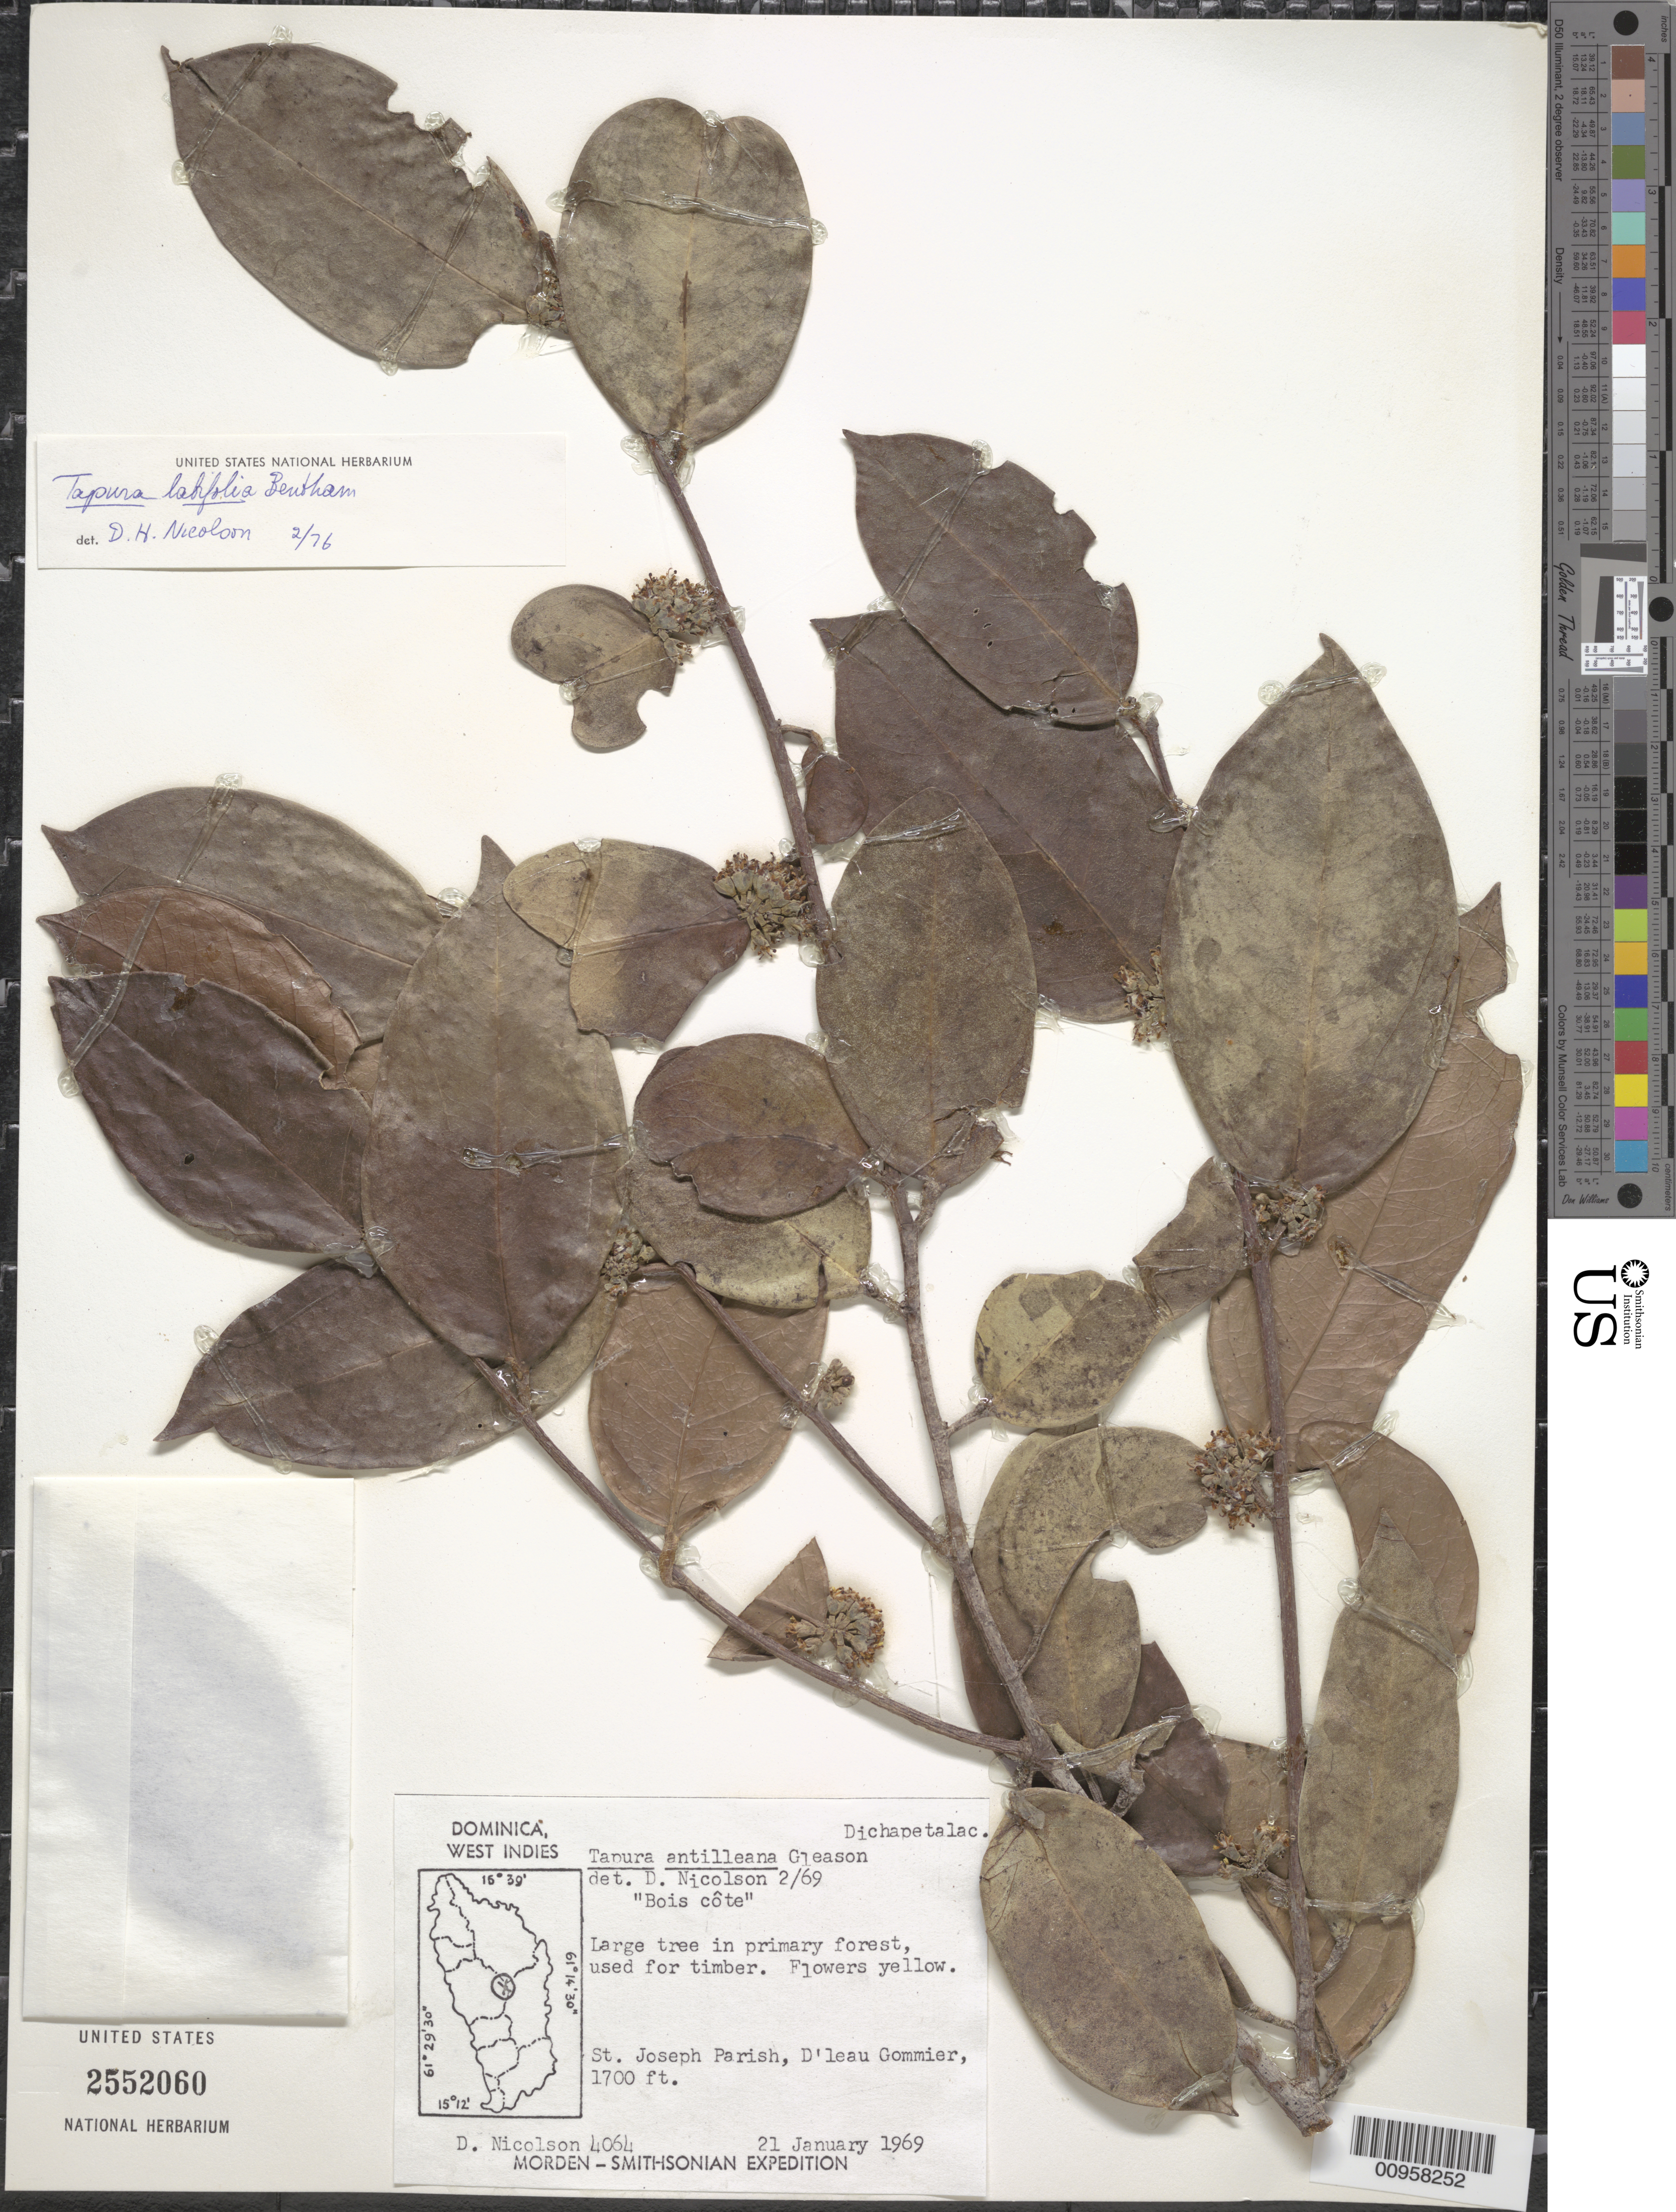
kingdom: Plantae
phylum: Tracheophyta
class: Magnoliopsida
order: Malpighiales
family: Dichapetalaceae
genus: Tapura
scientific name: Tapura latifolia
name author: Benth.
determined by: Nicolson, Dan H.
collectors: D. H. Nicolson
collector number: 4064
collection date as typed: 21 Jan 1969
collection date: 1969-01-21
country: Dominica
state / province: St. Joseph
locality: D'leau Gommier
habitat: In primary forest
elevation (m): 518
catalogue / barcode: US 2552060